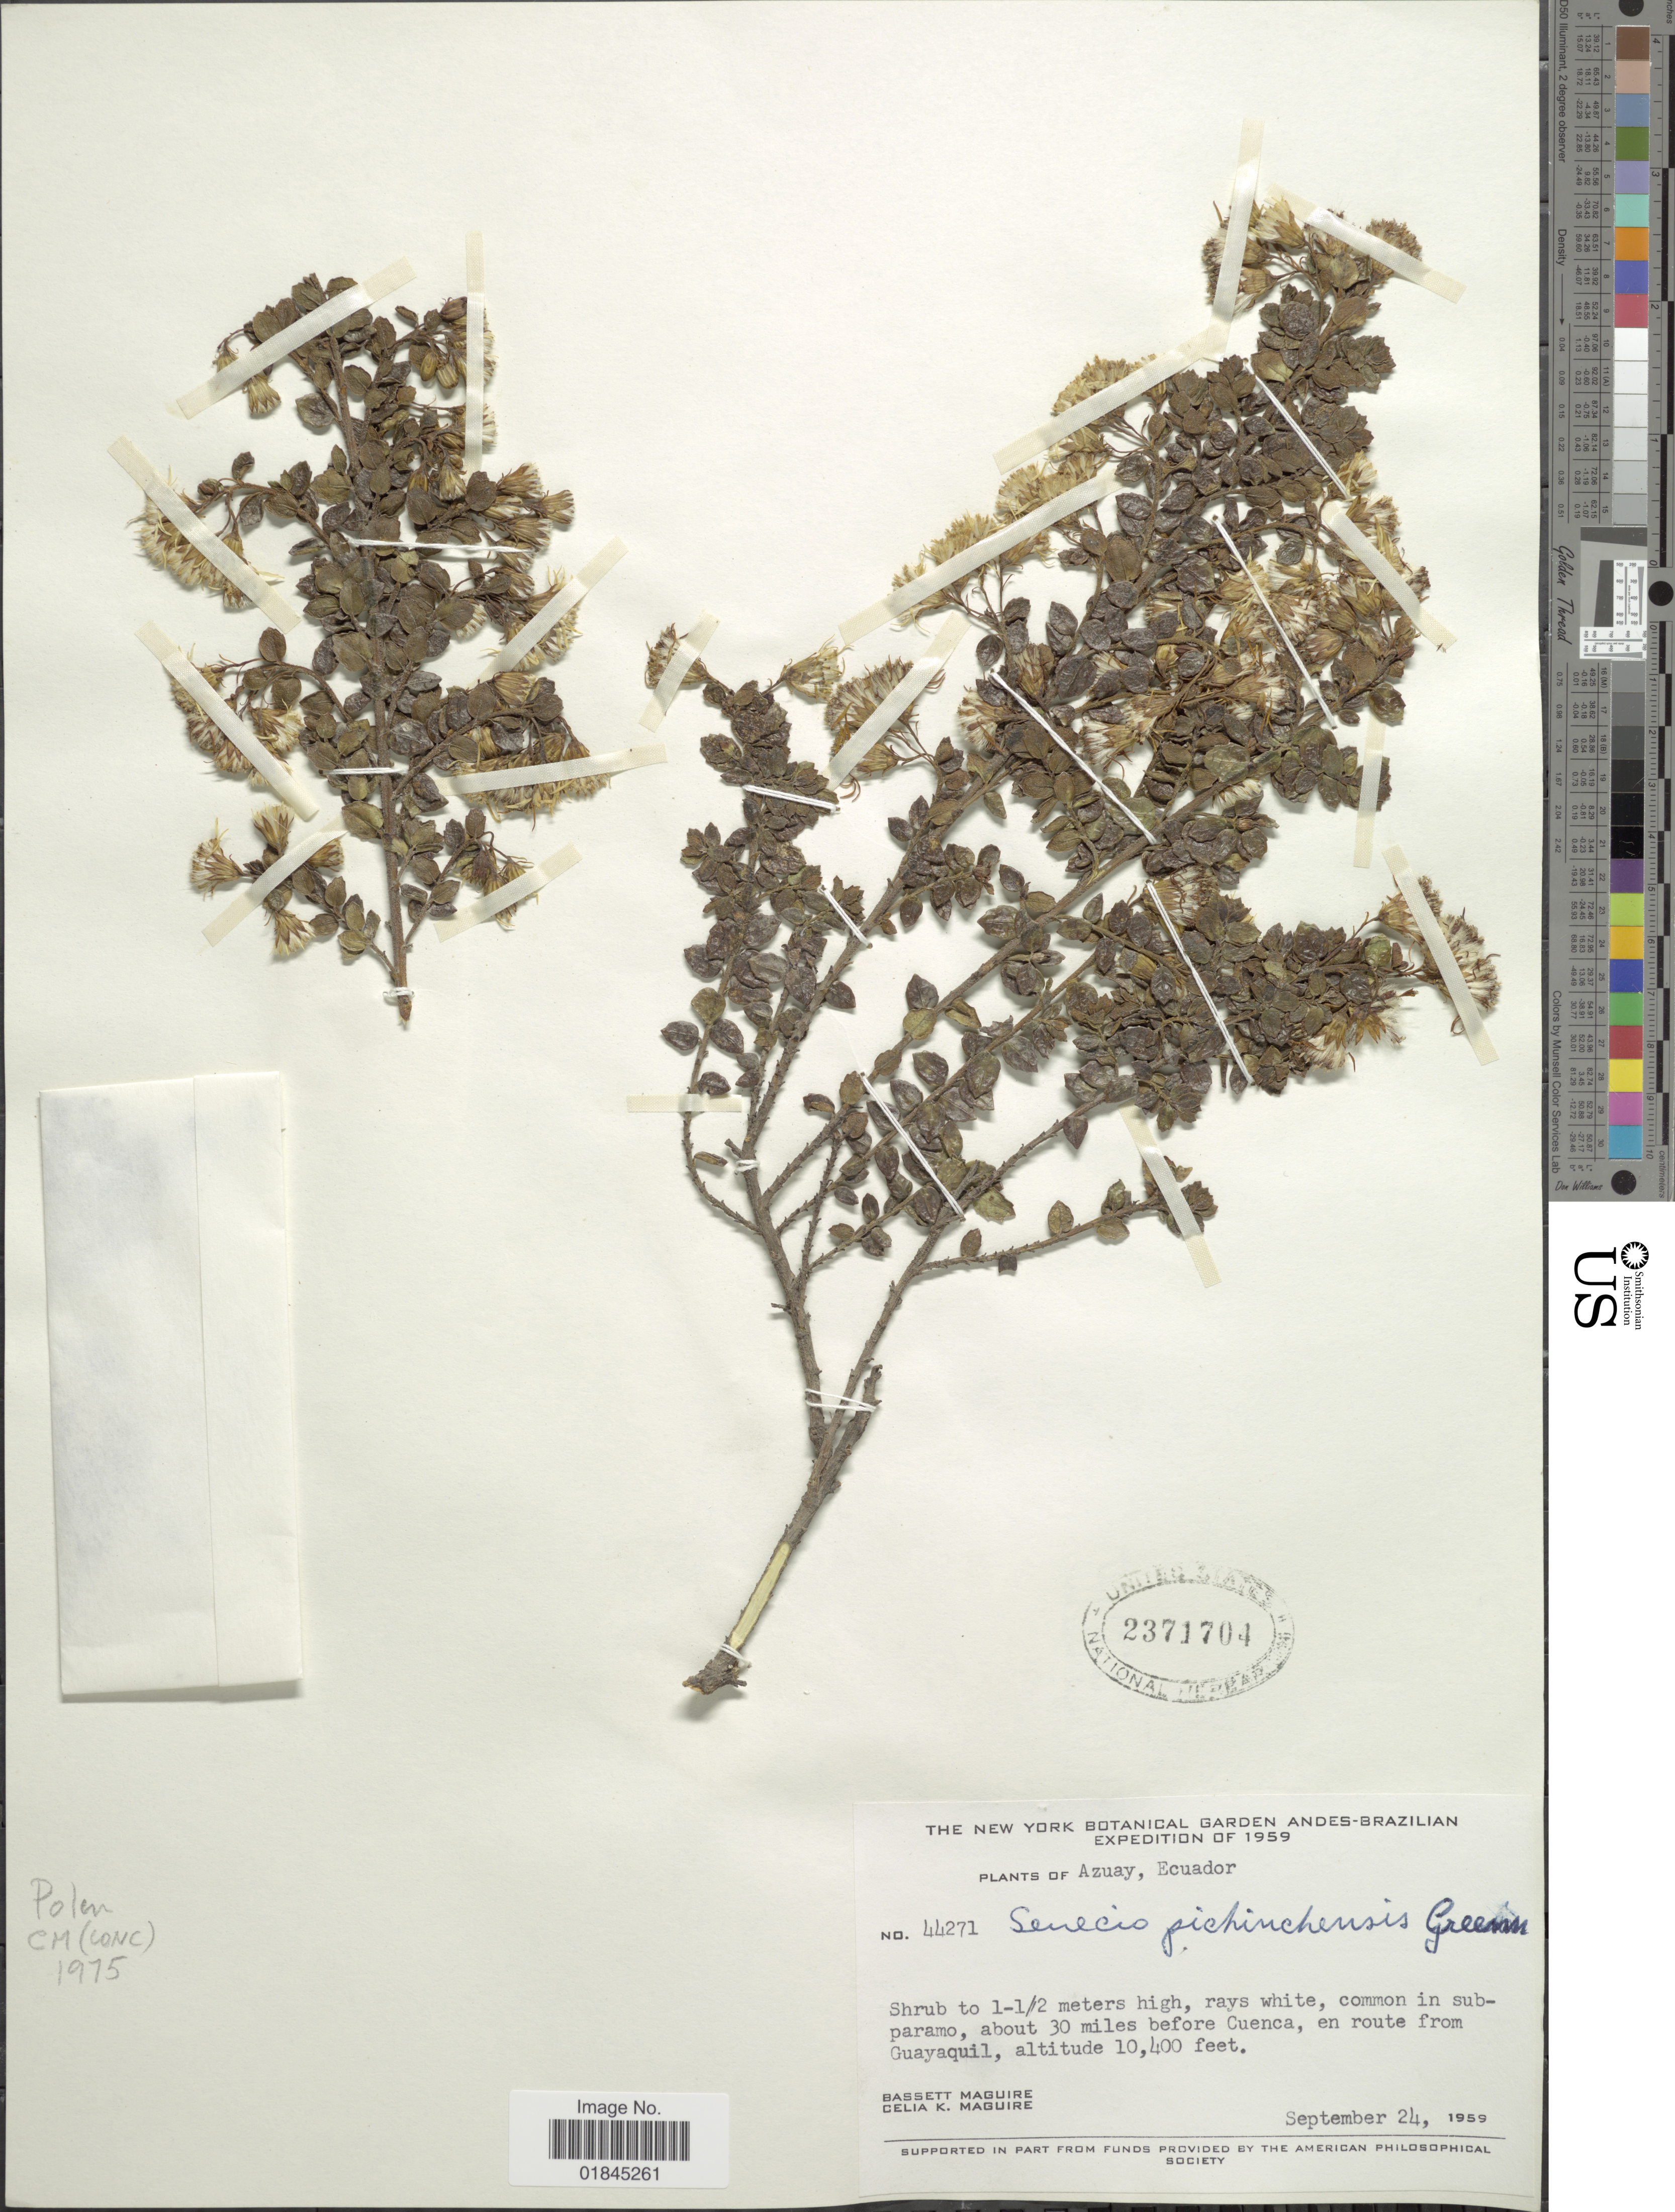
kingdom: Plantae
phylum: Tracheophyta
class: Magnoliopsida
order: Asterales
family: Asteraceae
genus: Pentacalia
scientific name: Pentacalia arbutifolia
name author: (Kunth) Cuatrec.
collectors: B. Maguire & C. K. Maguire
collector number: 44271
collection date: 1959-09-24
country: Ecuador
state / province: Azuay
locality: About 30 miles before Cuenca, en route from Guayaquil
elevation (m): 3170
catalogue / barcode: US 2371704